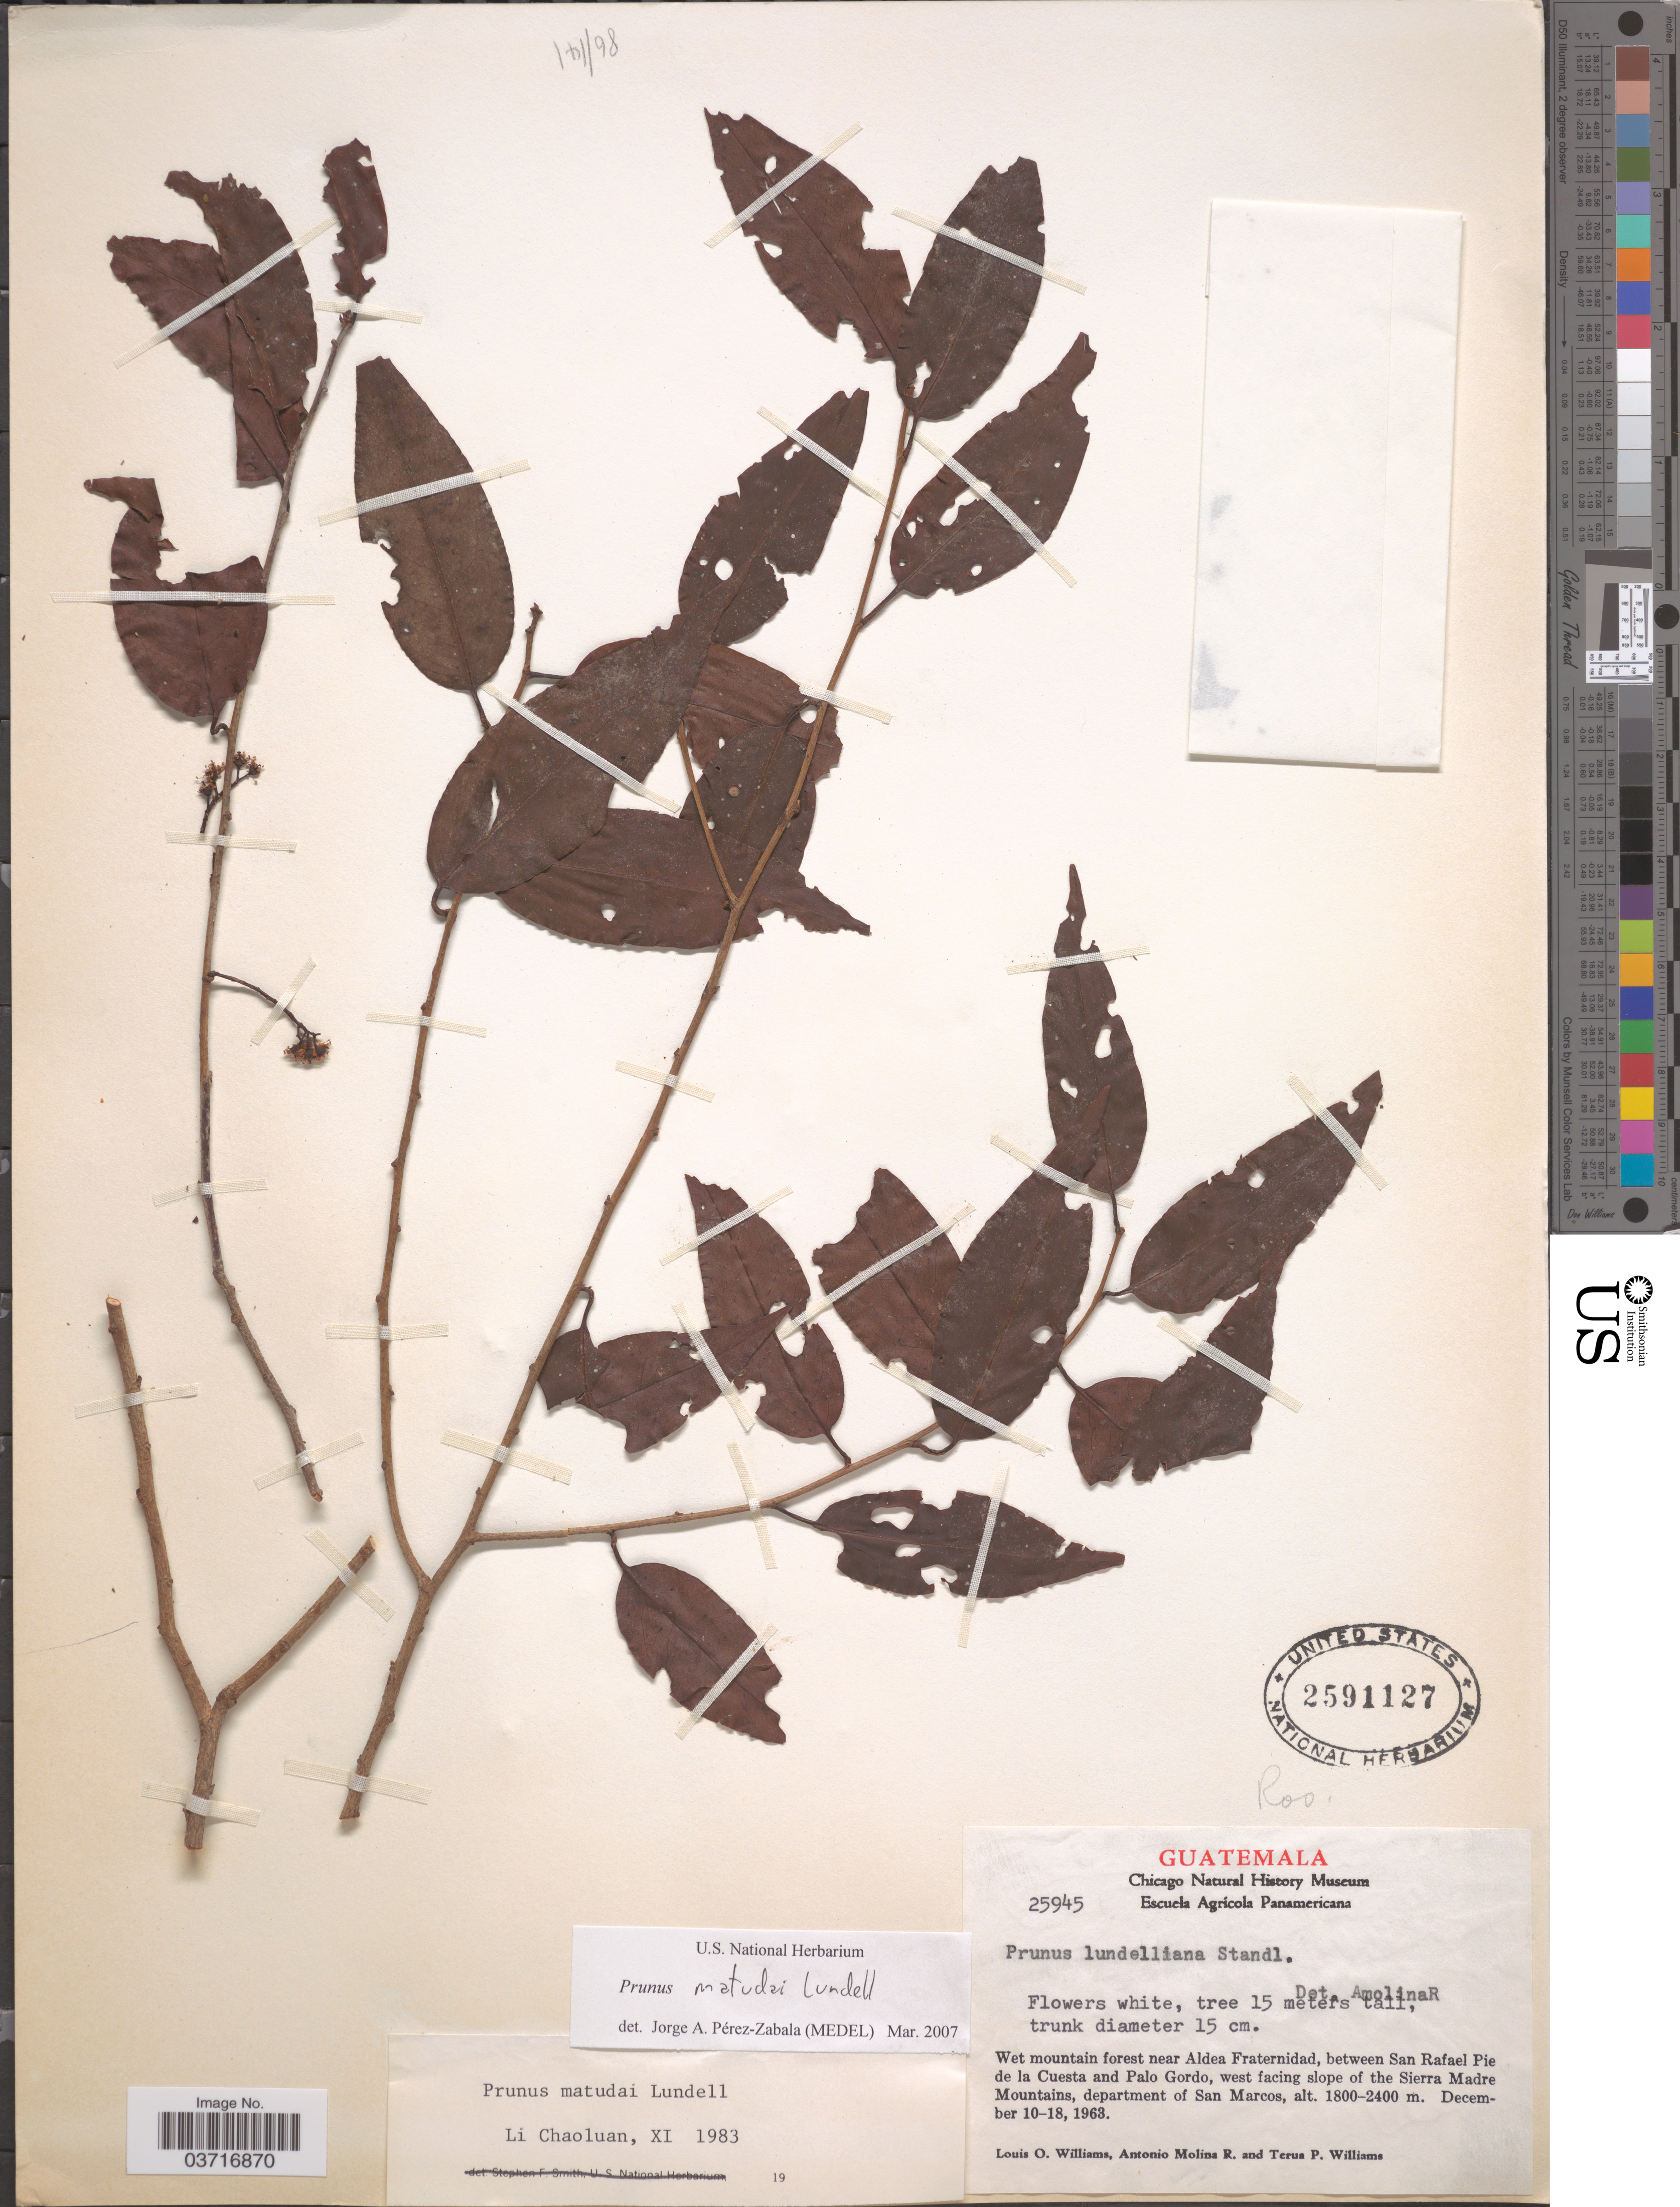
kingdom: Plantae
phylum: Tracheophyta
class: Magnoliopsida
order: Rosales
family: Rosaceae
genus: Prunus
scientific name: Prunus matudae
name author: Lundell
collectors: L. O. Williams, A. Molina R. & T. Williams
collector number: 25945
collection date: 1963-12-10/1963-12-18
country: Guatemala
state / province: San Marcos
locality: Near Aldea Fraternidad, between San Rafael Pie de la Cuesta and Palo Gordo, west facing slope of the Sierra Madre Mountains, department of San Marcos.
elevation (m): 1800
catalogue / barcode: US 2591127